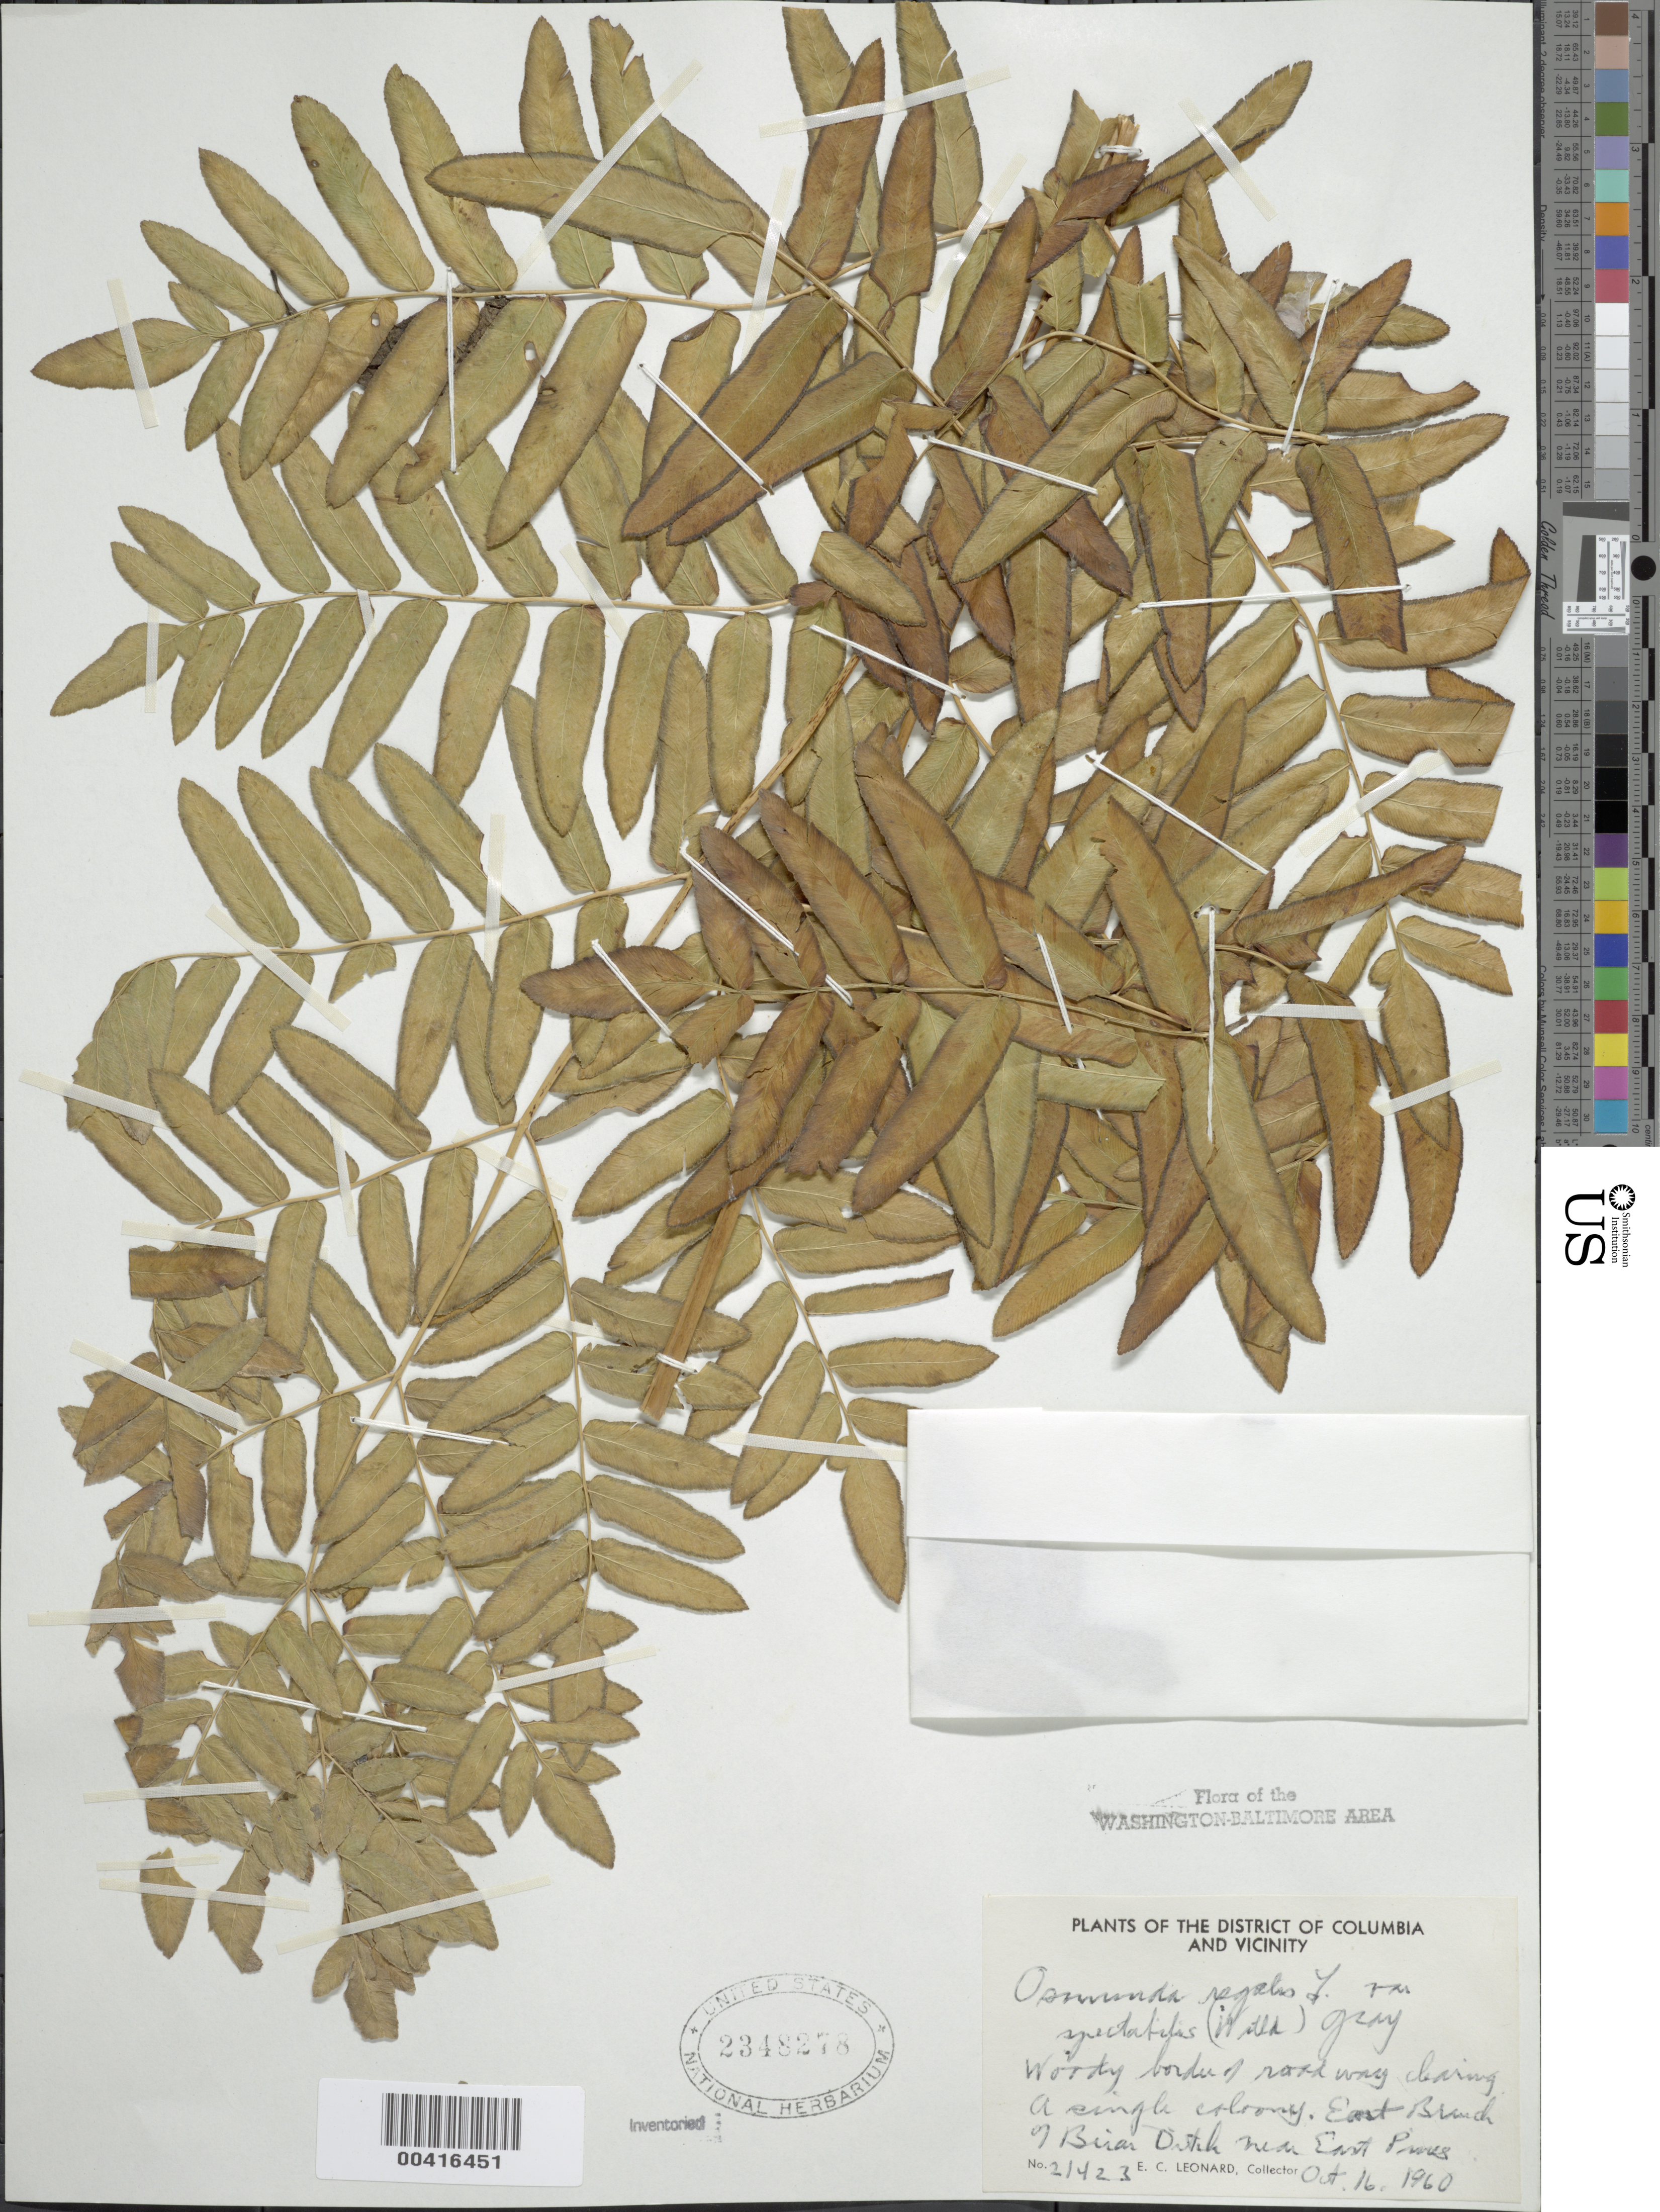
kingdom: Plantae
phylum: Tracheophyta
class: Polypodiopsida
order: Osmundales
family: Osmundaceae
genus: Osmunda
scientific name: Osmunda regalis var. spectabilis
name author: (Willd.) A. Gray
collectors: E. C. Leonard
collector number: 21423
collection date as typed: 16 Oct 1960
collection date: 1960-10-16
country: United States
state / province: Maryland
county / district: Prince George's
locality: East Branch of Briar Ditch, near East Pines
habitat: Woody border of roadway clearing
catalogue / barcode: US 2348278